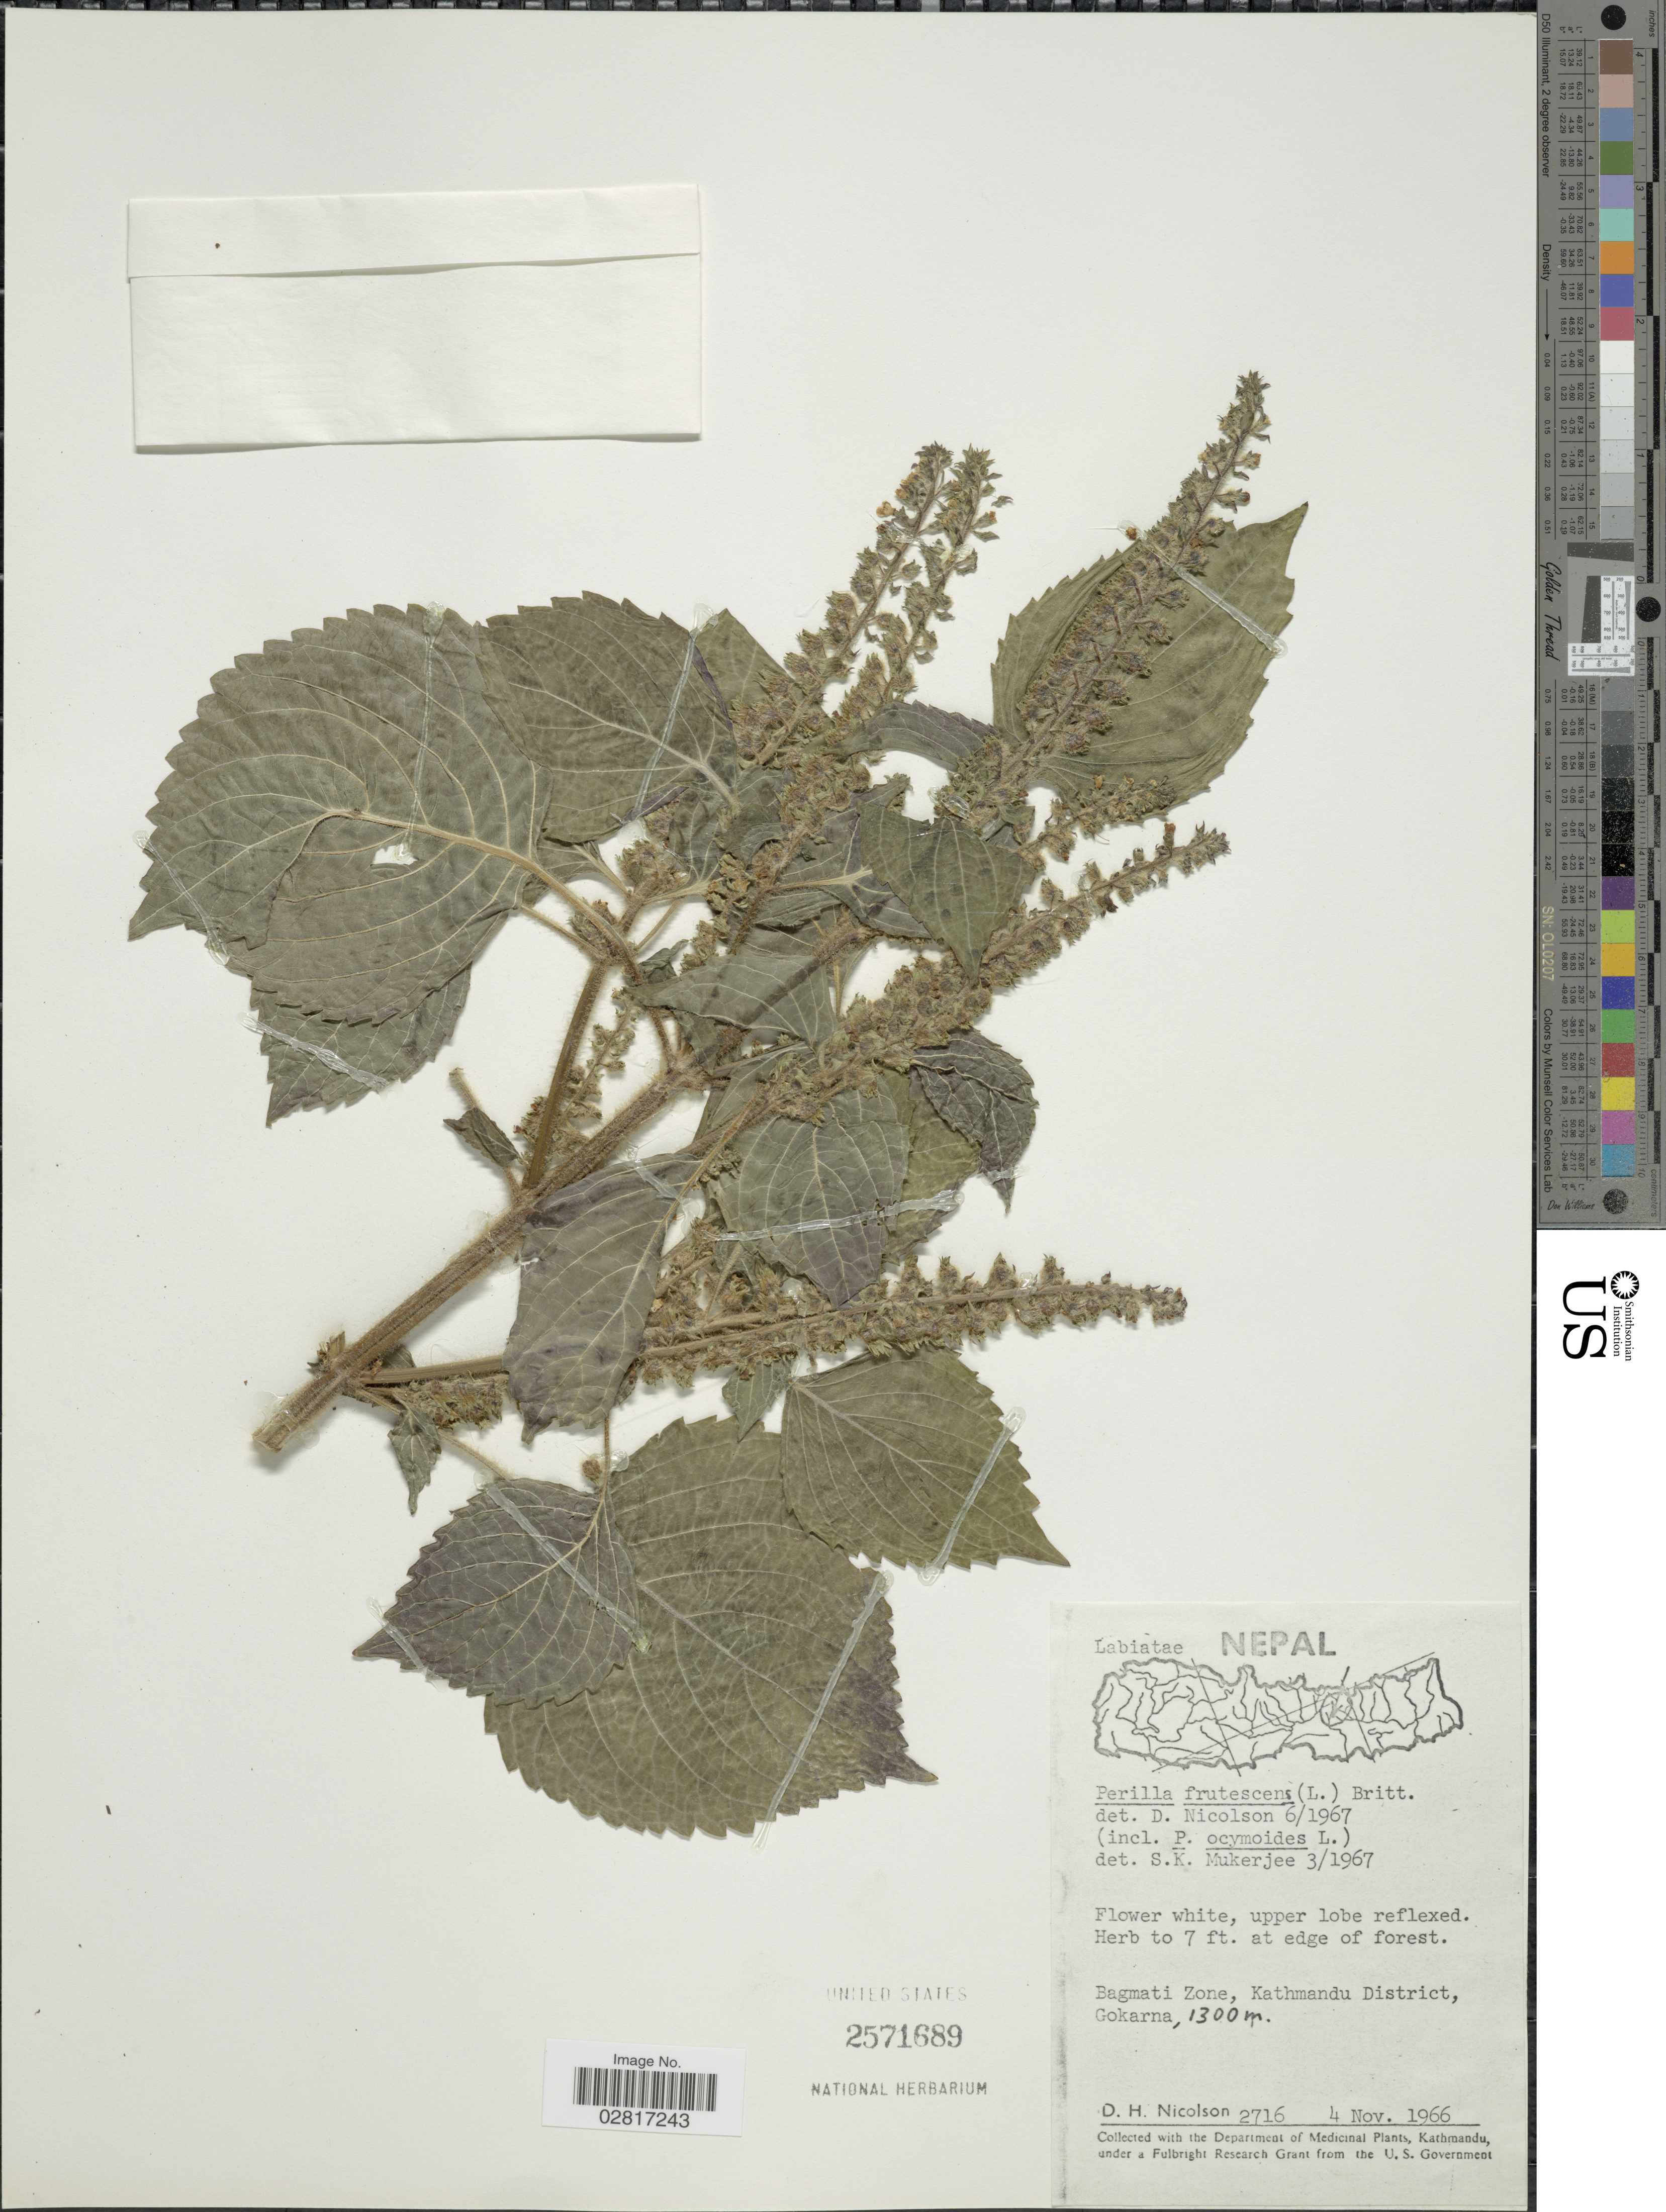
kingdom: Plantae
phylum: Tracheophyta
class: Magnoliopsida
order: Lamiales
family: Lamiaceae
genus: Perilla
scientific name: Perilla frutescens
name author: (L.) Britton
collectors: D. H. Nicolson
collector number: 2716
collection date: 1966-11-04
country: Nepal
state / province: Bagmati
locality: Bagmati Zone, Kathmandu District, Gokarna.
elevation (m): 1300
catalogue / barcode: US 2571689